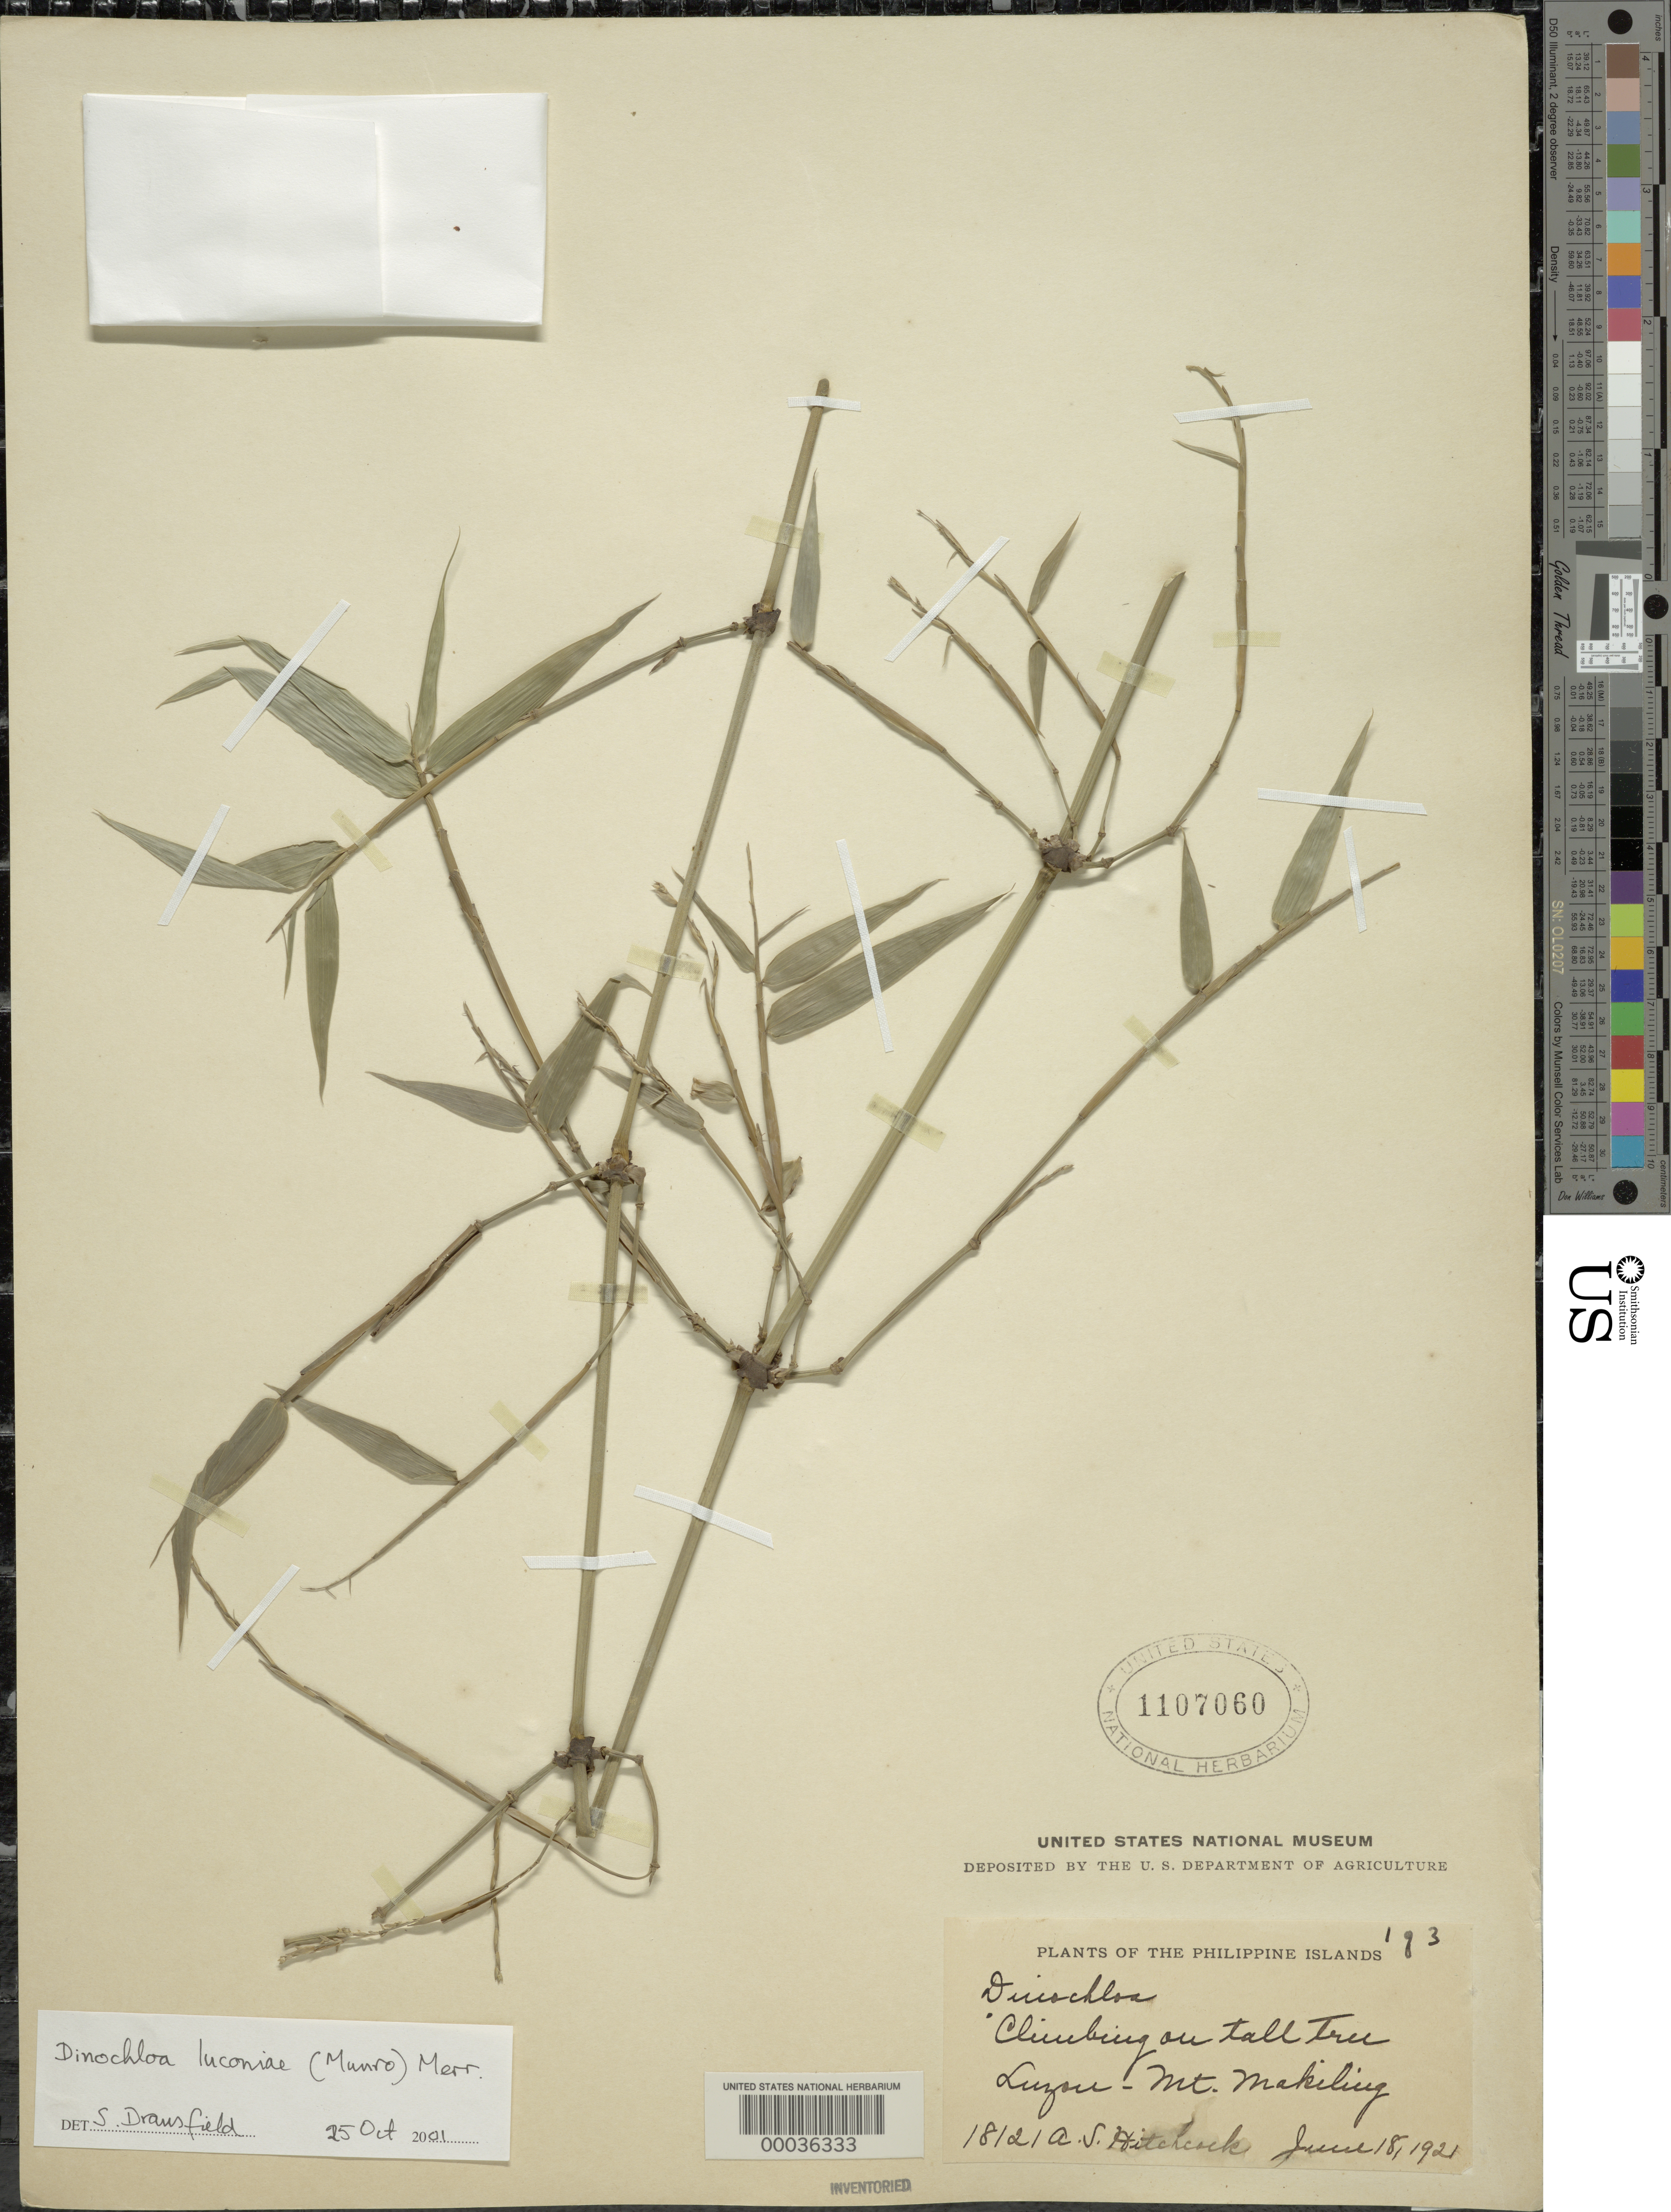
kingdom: Plantae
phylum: Tracheophyta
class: Liliopsida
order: Poales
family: Poaceae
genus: Dinochloa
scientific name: Dinochloa luconiae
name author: (Munro) Merr.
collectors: A. S. Hitchcock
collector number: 18121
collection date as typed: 18 Jun 1921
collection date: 1921-06-18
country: Philippines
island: Luzon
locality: Mt. Makiling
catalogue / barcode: US 1107060